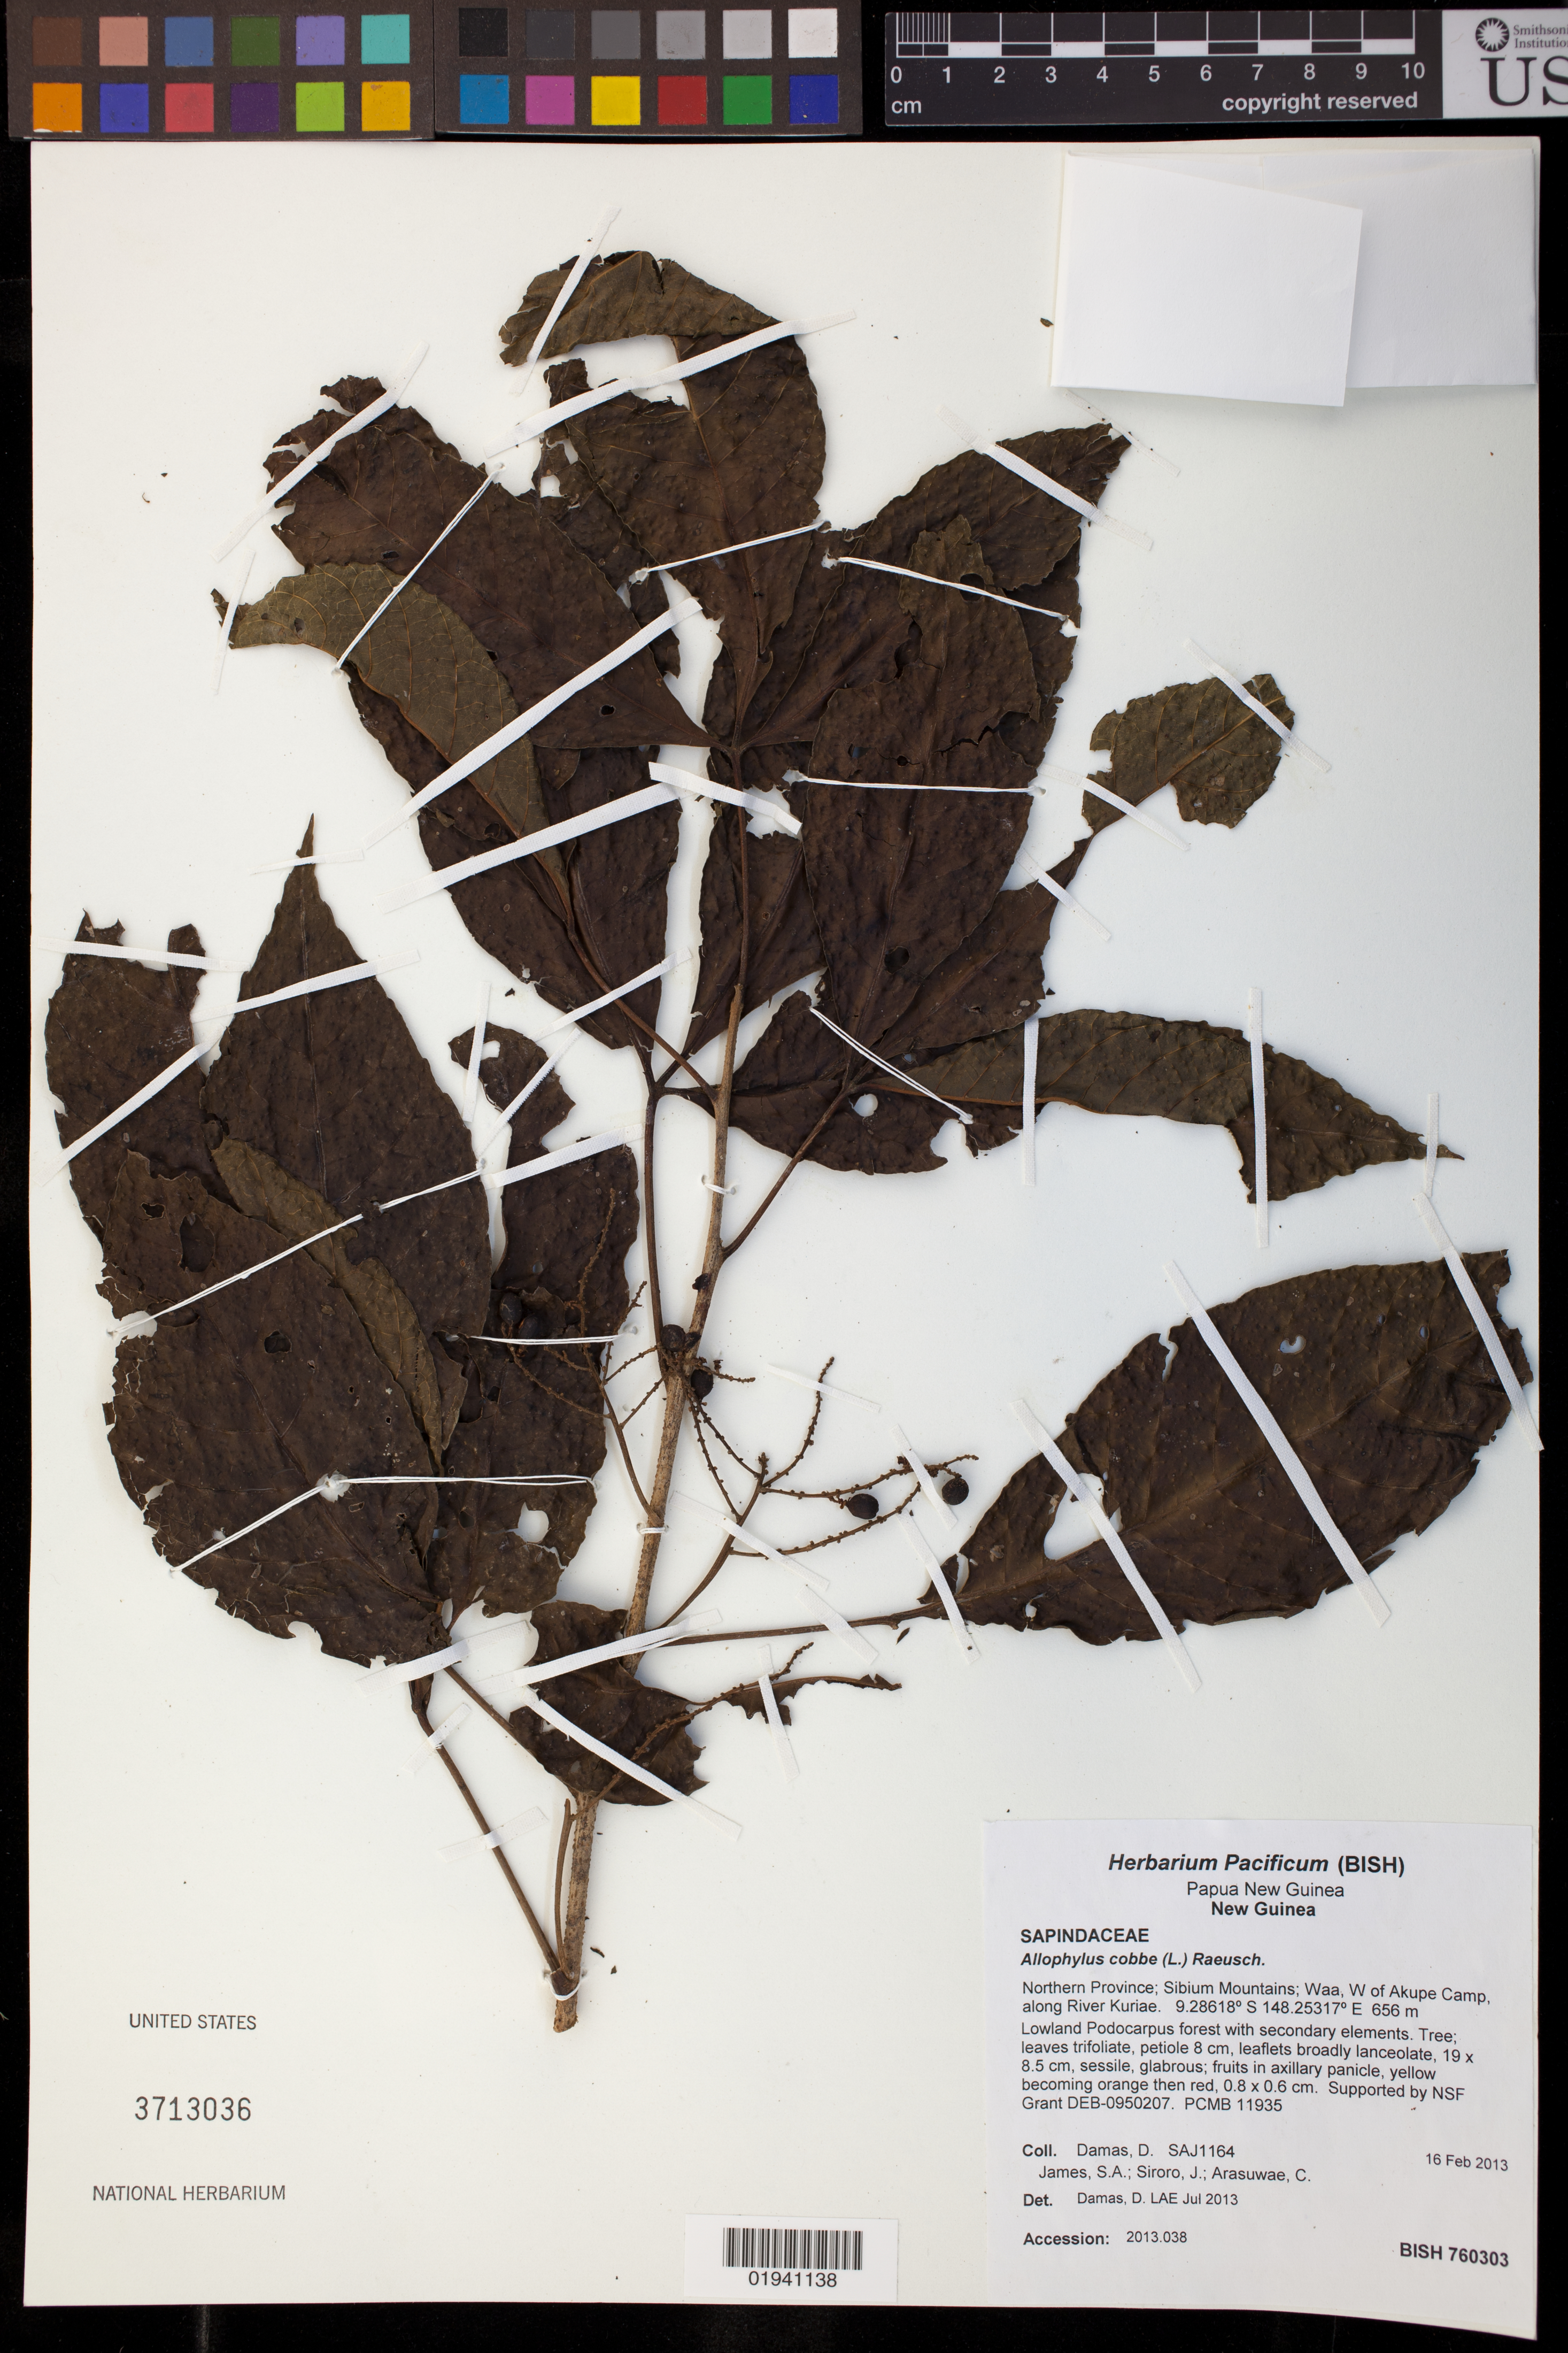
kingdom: Plantae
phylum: Tracheophyta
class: Magnoliopsida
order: Sapindales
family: Sapindaceae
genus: Allophylus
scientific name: Allophylus cobbe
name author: (L.) Forsyth f.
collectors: D. Damas, S. James, J. Siroro & C. Arasuwae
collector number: SAJ1164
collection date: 2013-02-16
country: Papua New Guinea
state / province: Northern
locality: New Guinea, Sibium Mountains; Waa, W of Akupe Camp, along River Kuriae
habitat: Lowland Podocarpus forest with secondary elements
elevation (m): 656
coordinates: S, E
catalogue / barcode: US 3713036